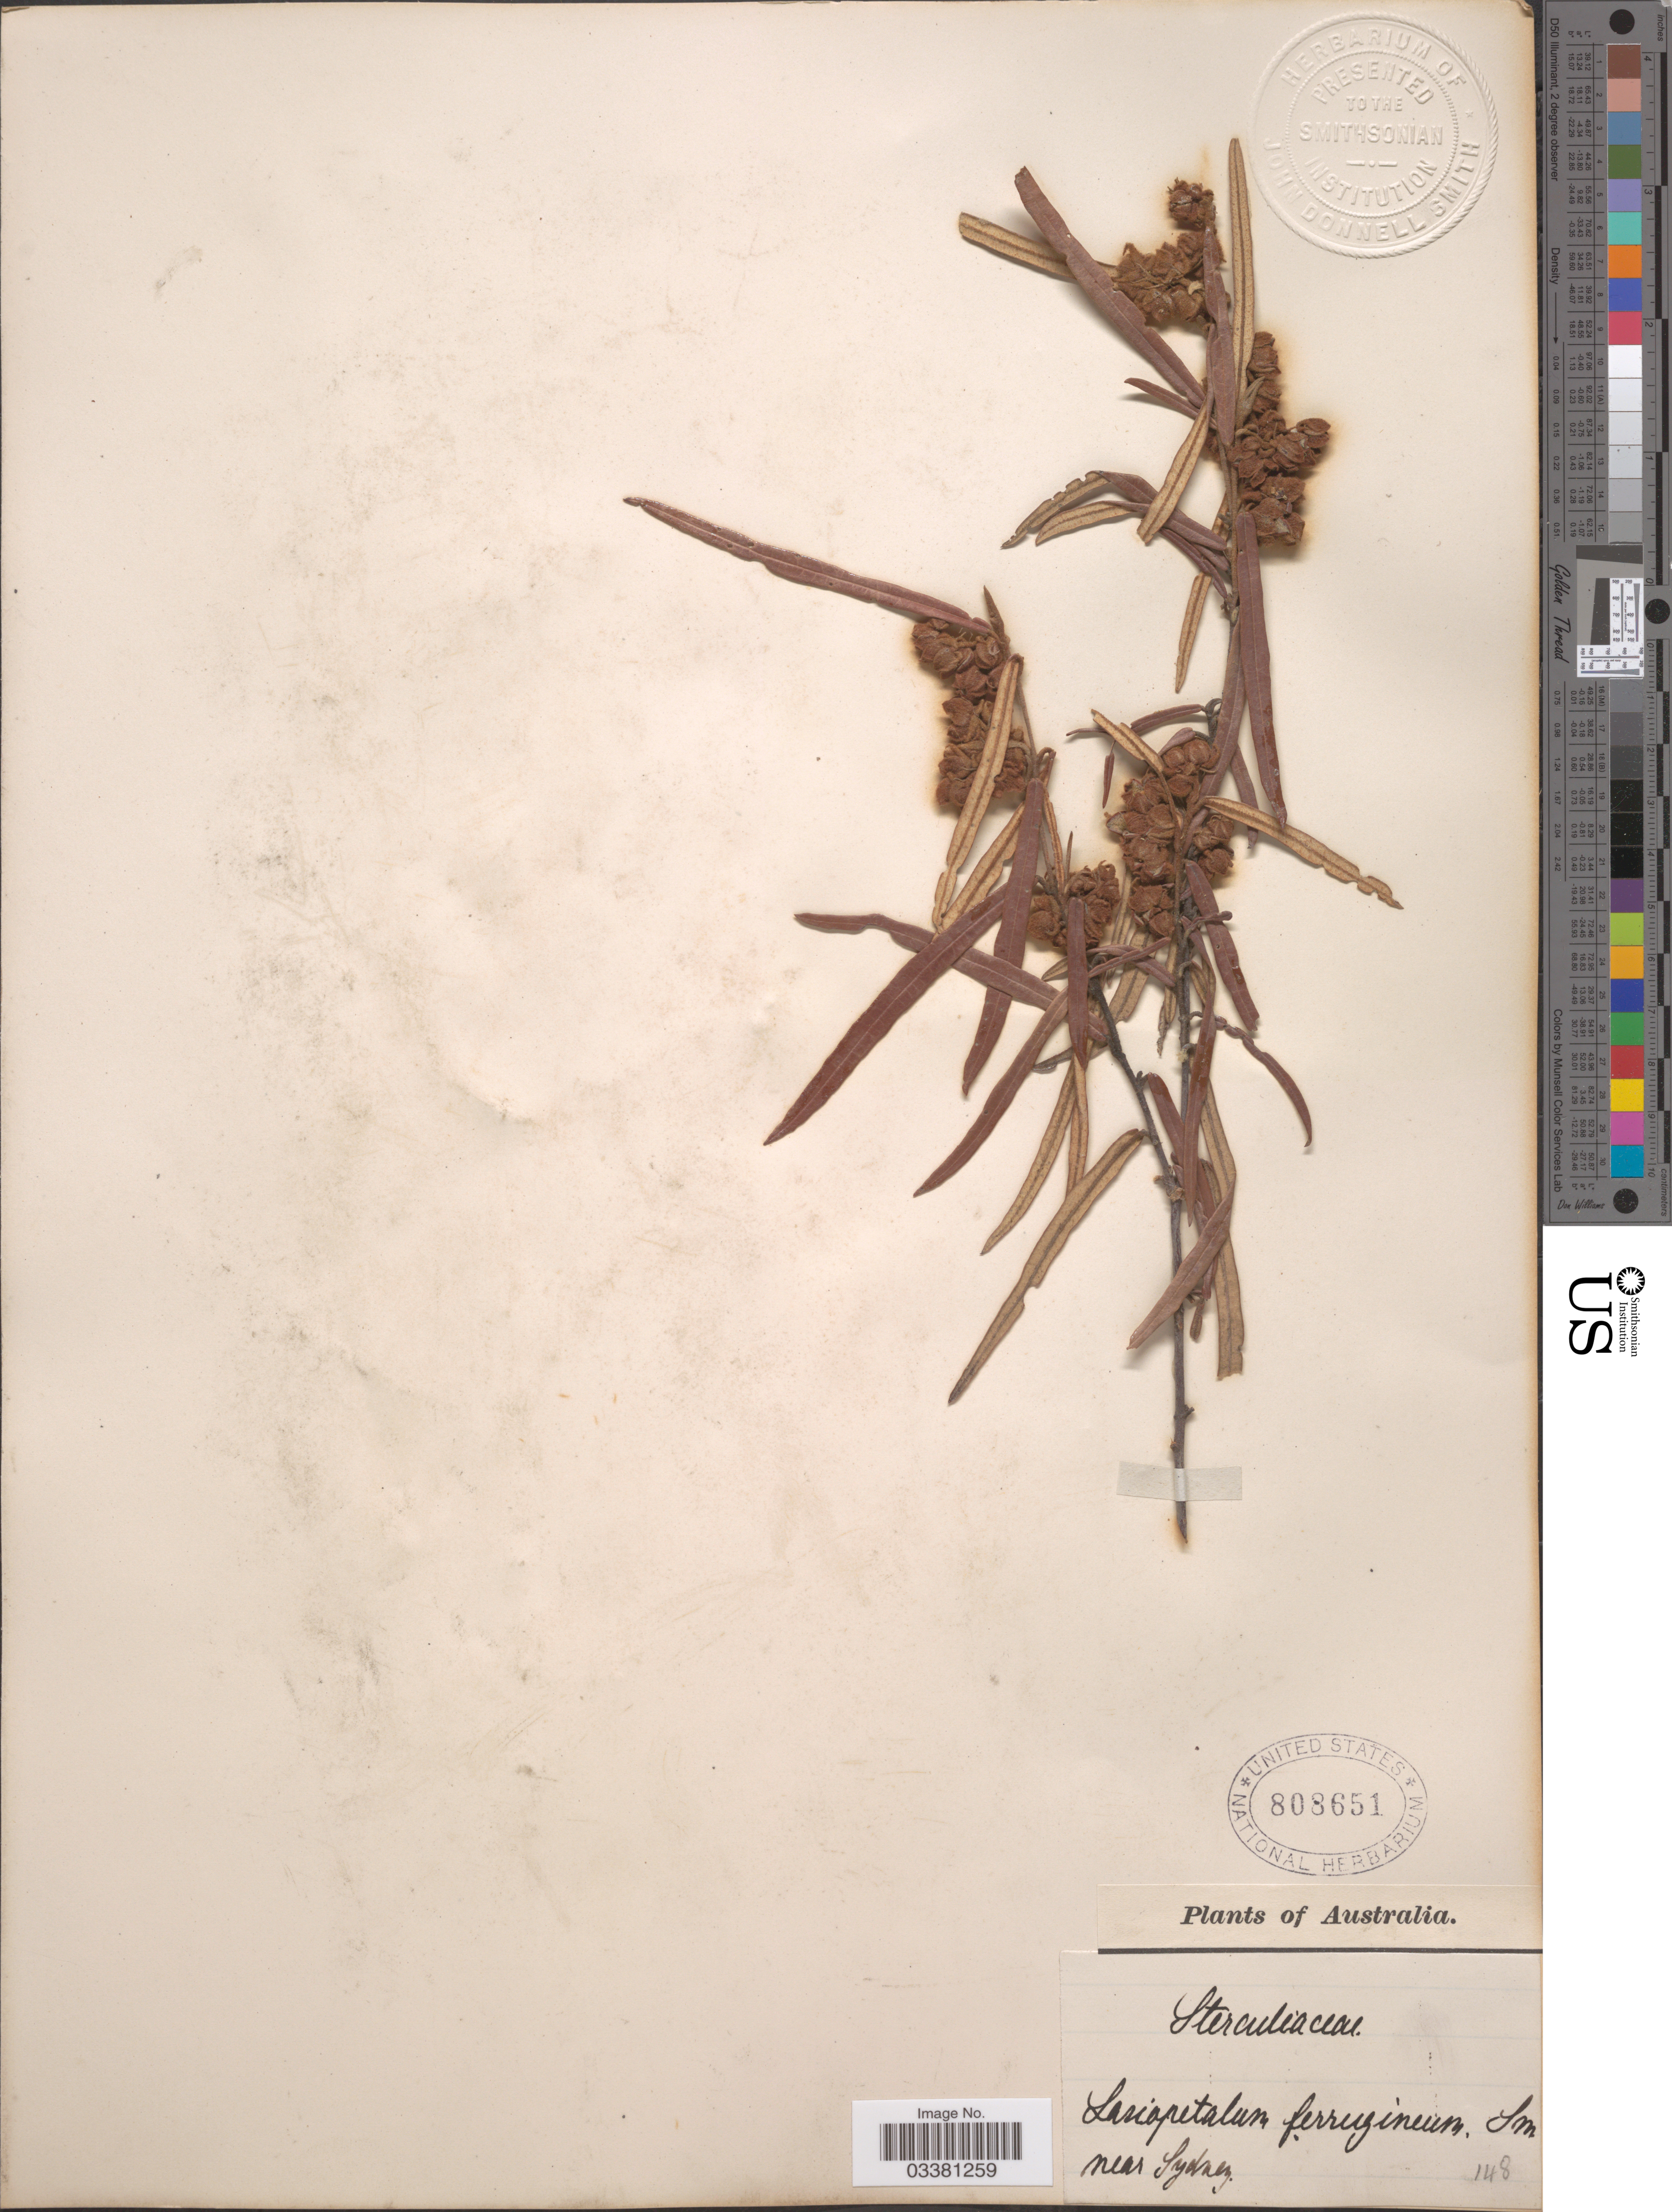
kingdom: Plantae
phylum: Tracheophyta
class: Magnoliopsida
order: Malvales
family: Malvaceae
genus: Lasiopetalum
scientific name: Lasiopetalum ferrugineum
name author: Sm. ex Andrews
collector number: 148?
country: Australia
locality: Near Sydney.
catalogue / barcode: US 808651